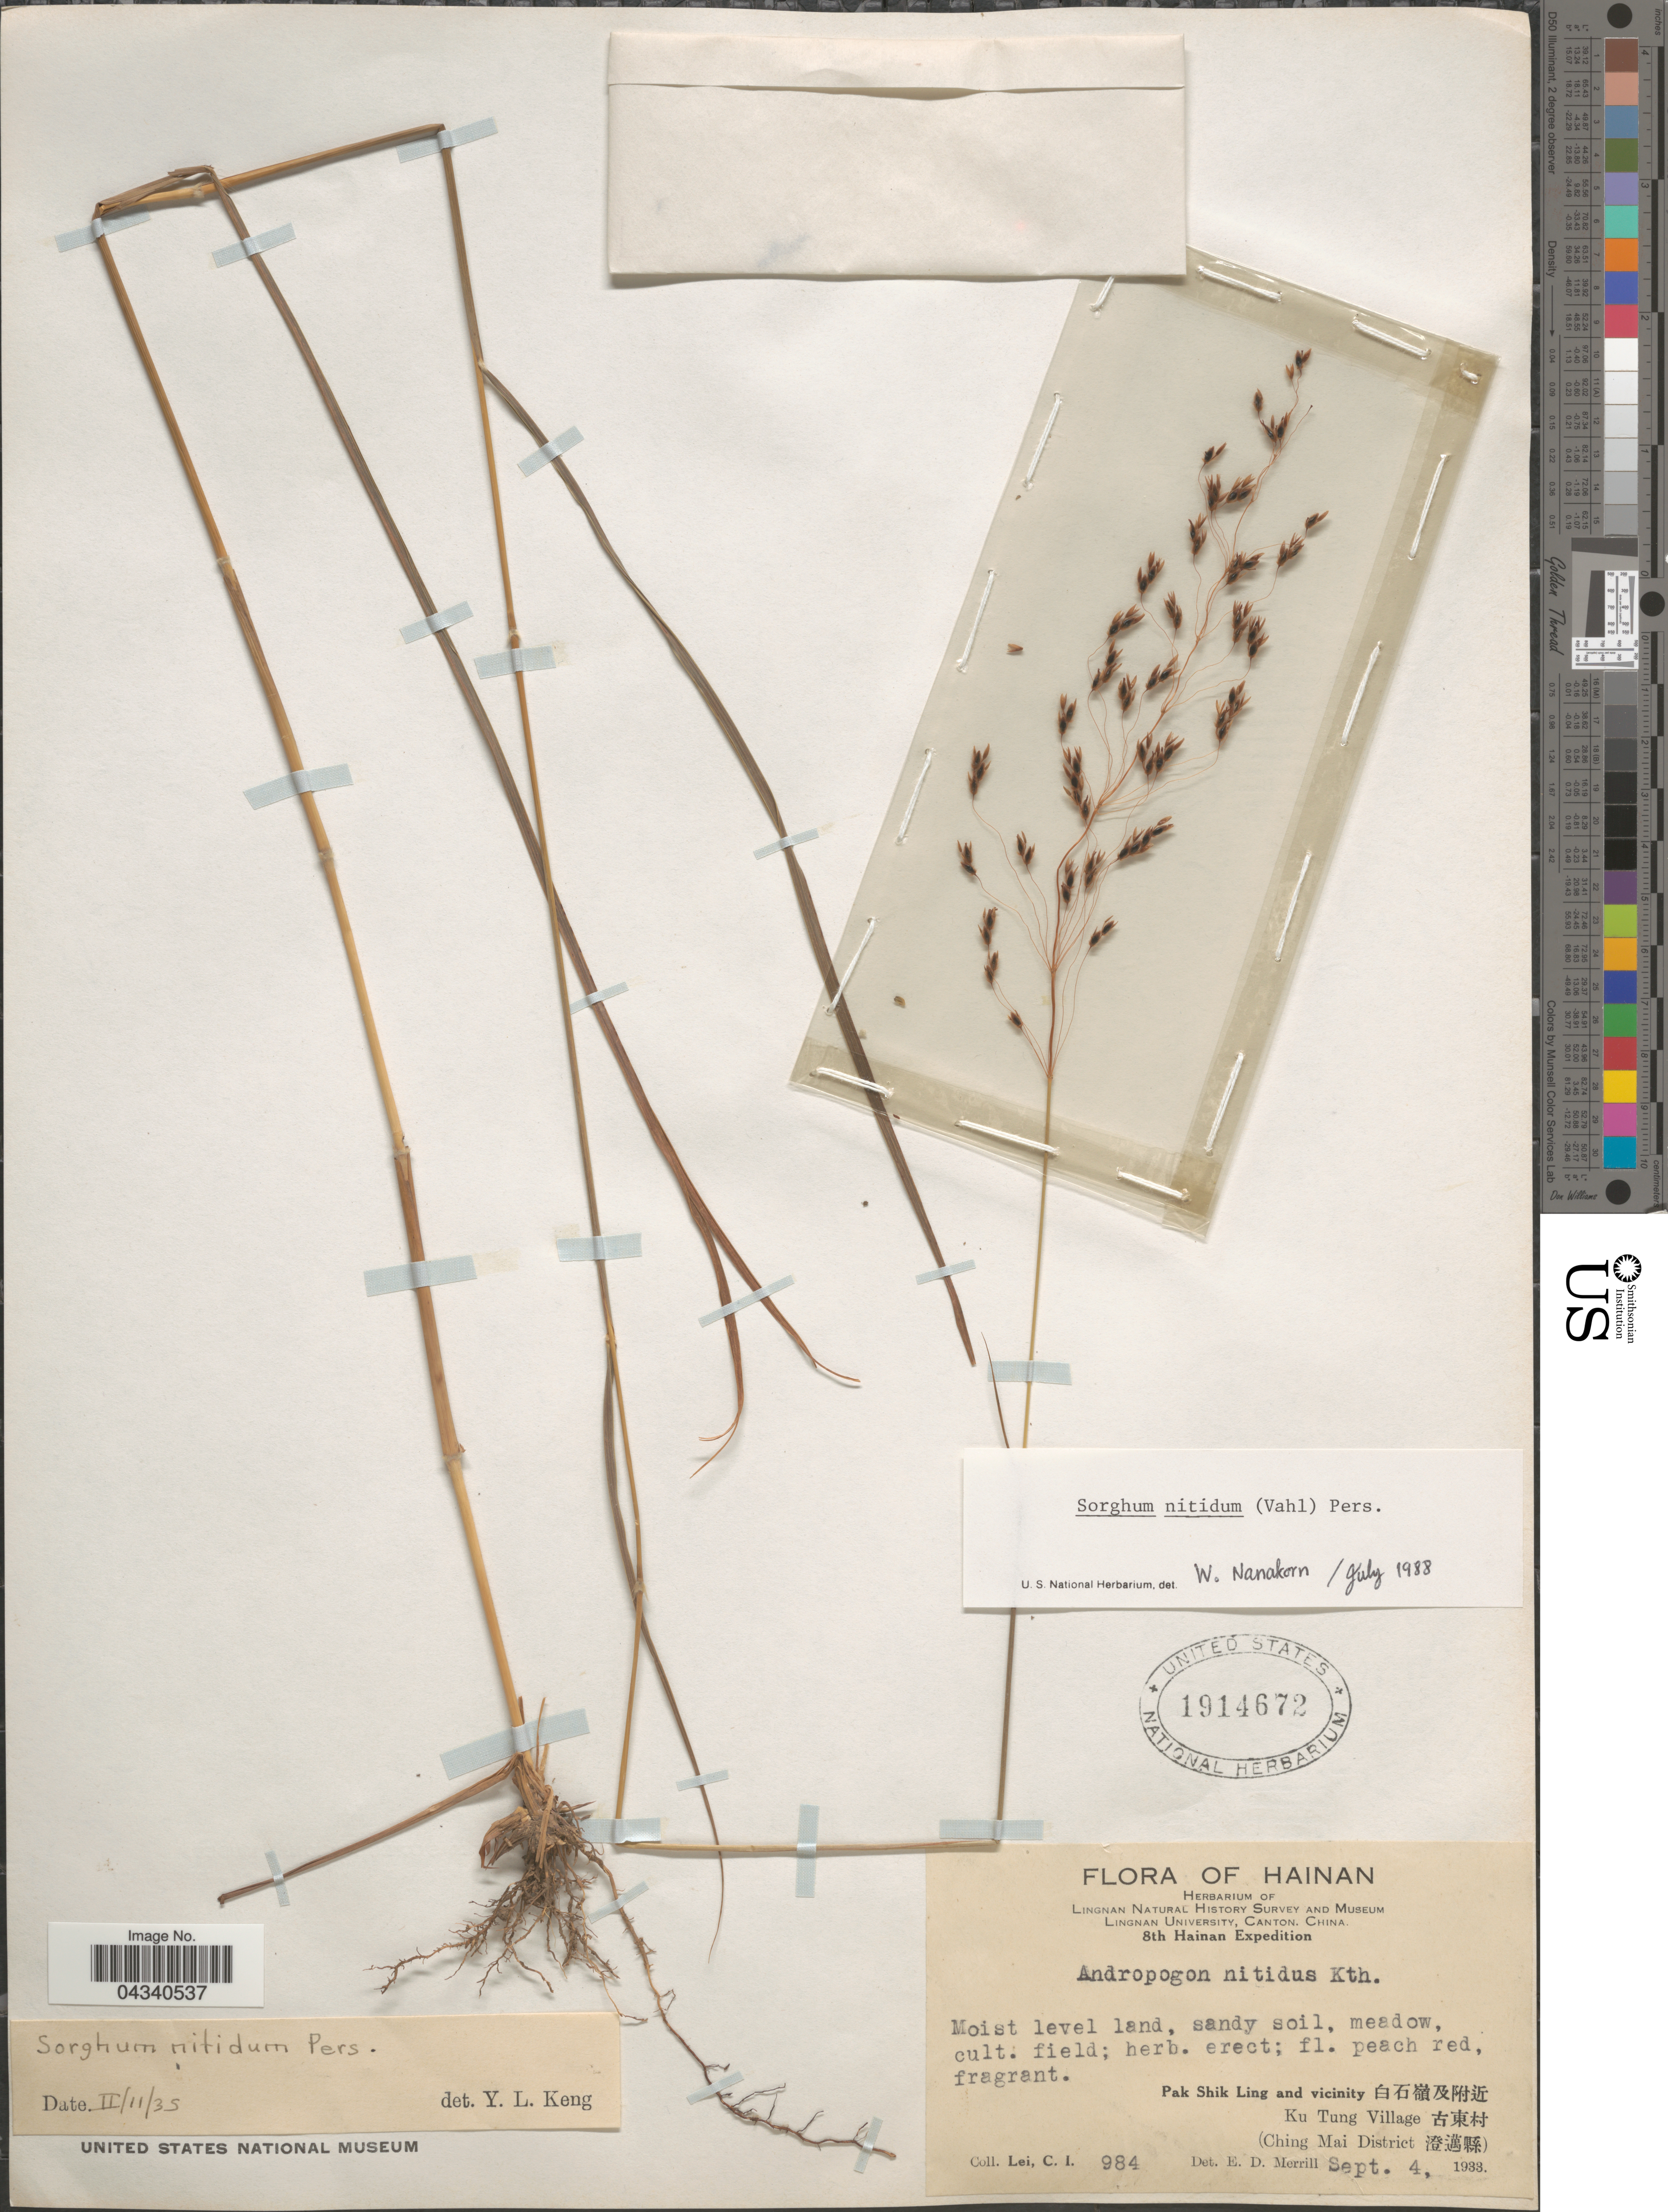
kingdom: Plantae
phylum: Tracheophyta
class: Liliopsida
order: Poales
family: Poaceae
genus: Sorghum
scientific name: Sorghum nitidum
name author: (Vahl) Pers.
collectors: C. I. Lei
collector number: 984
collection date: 1933-09-04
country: China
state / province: Hainan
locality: Lingnan Natural History Survey and Museum Lingnan University, Canton, China. 8th Hainan Expedition. Pak Shik Ling and vicinity X. Ku Tung Village X. (Ching Mai District X).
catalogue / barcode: US 1914672